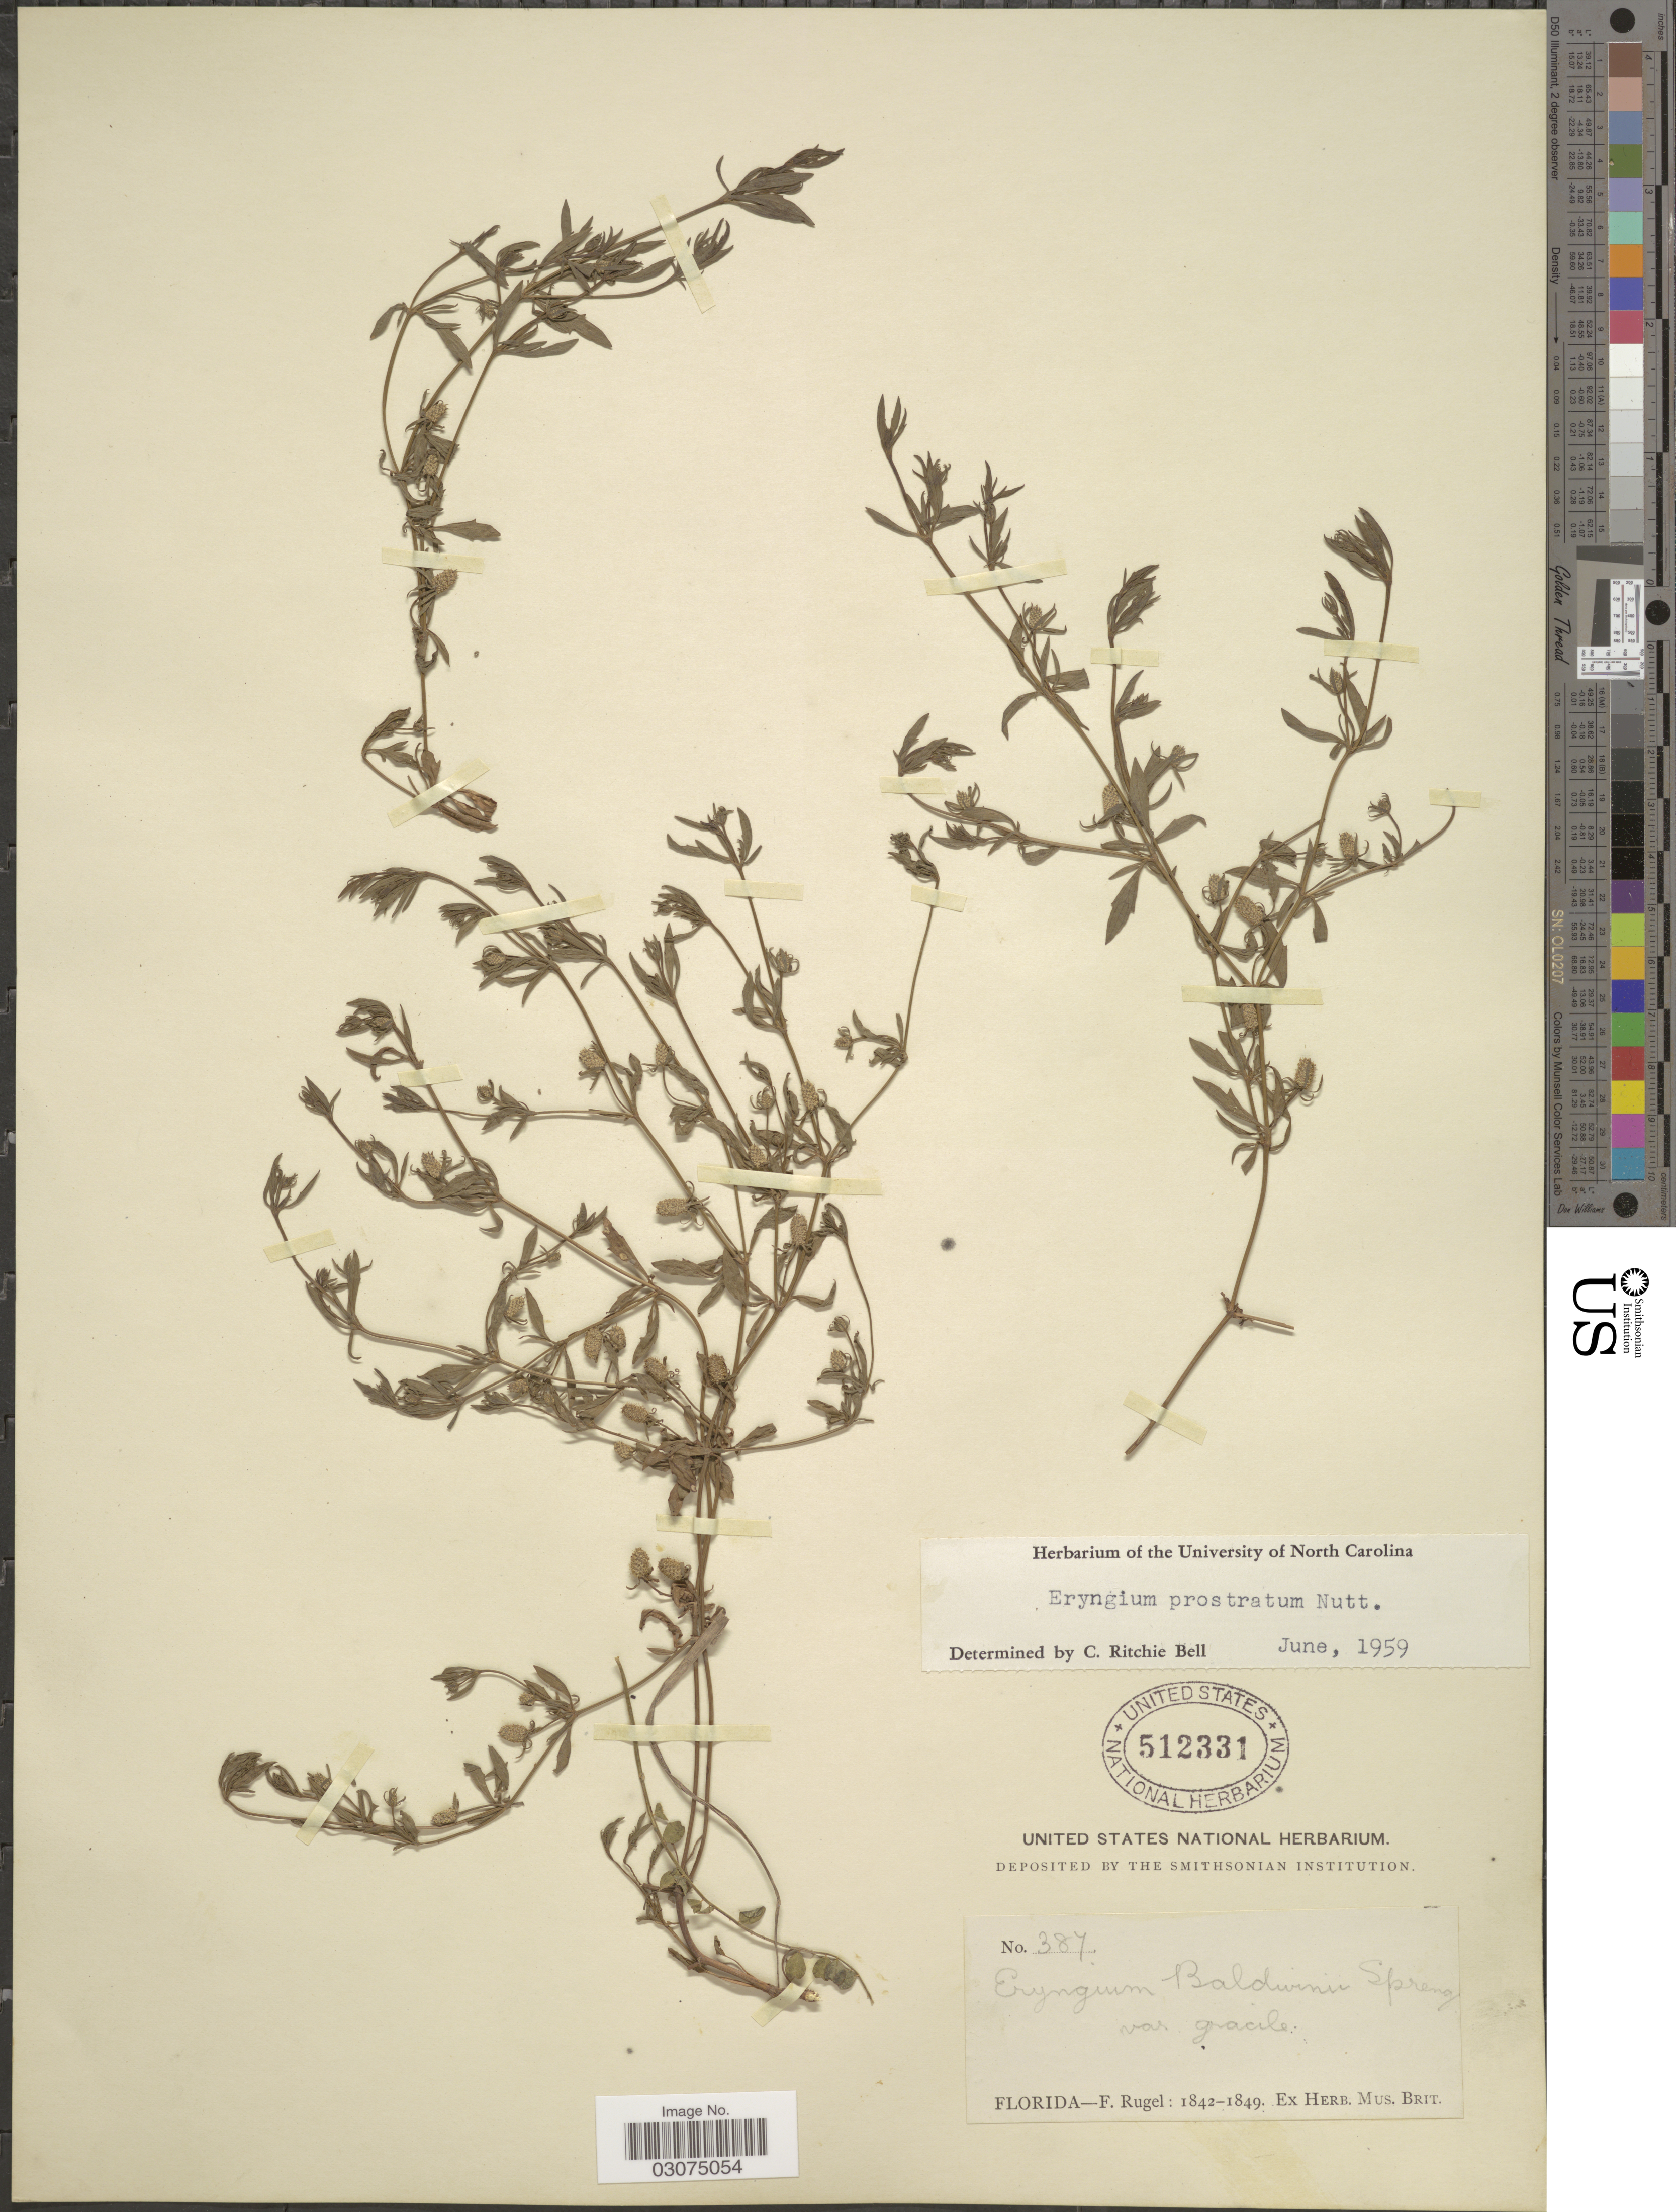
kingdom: Plantae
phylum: Tracheophyta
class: Magnoliopsida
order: Apiales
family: Apiaceae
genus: Eryngium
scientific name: Eryngium prostratum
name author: Nutt. ex DC.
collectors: F. Rugel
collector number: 387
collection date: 1842/1849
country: United States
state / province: Florida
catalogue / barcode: US 512331